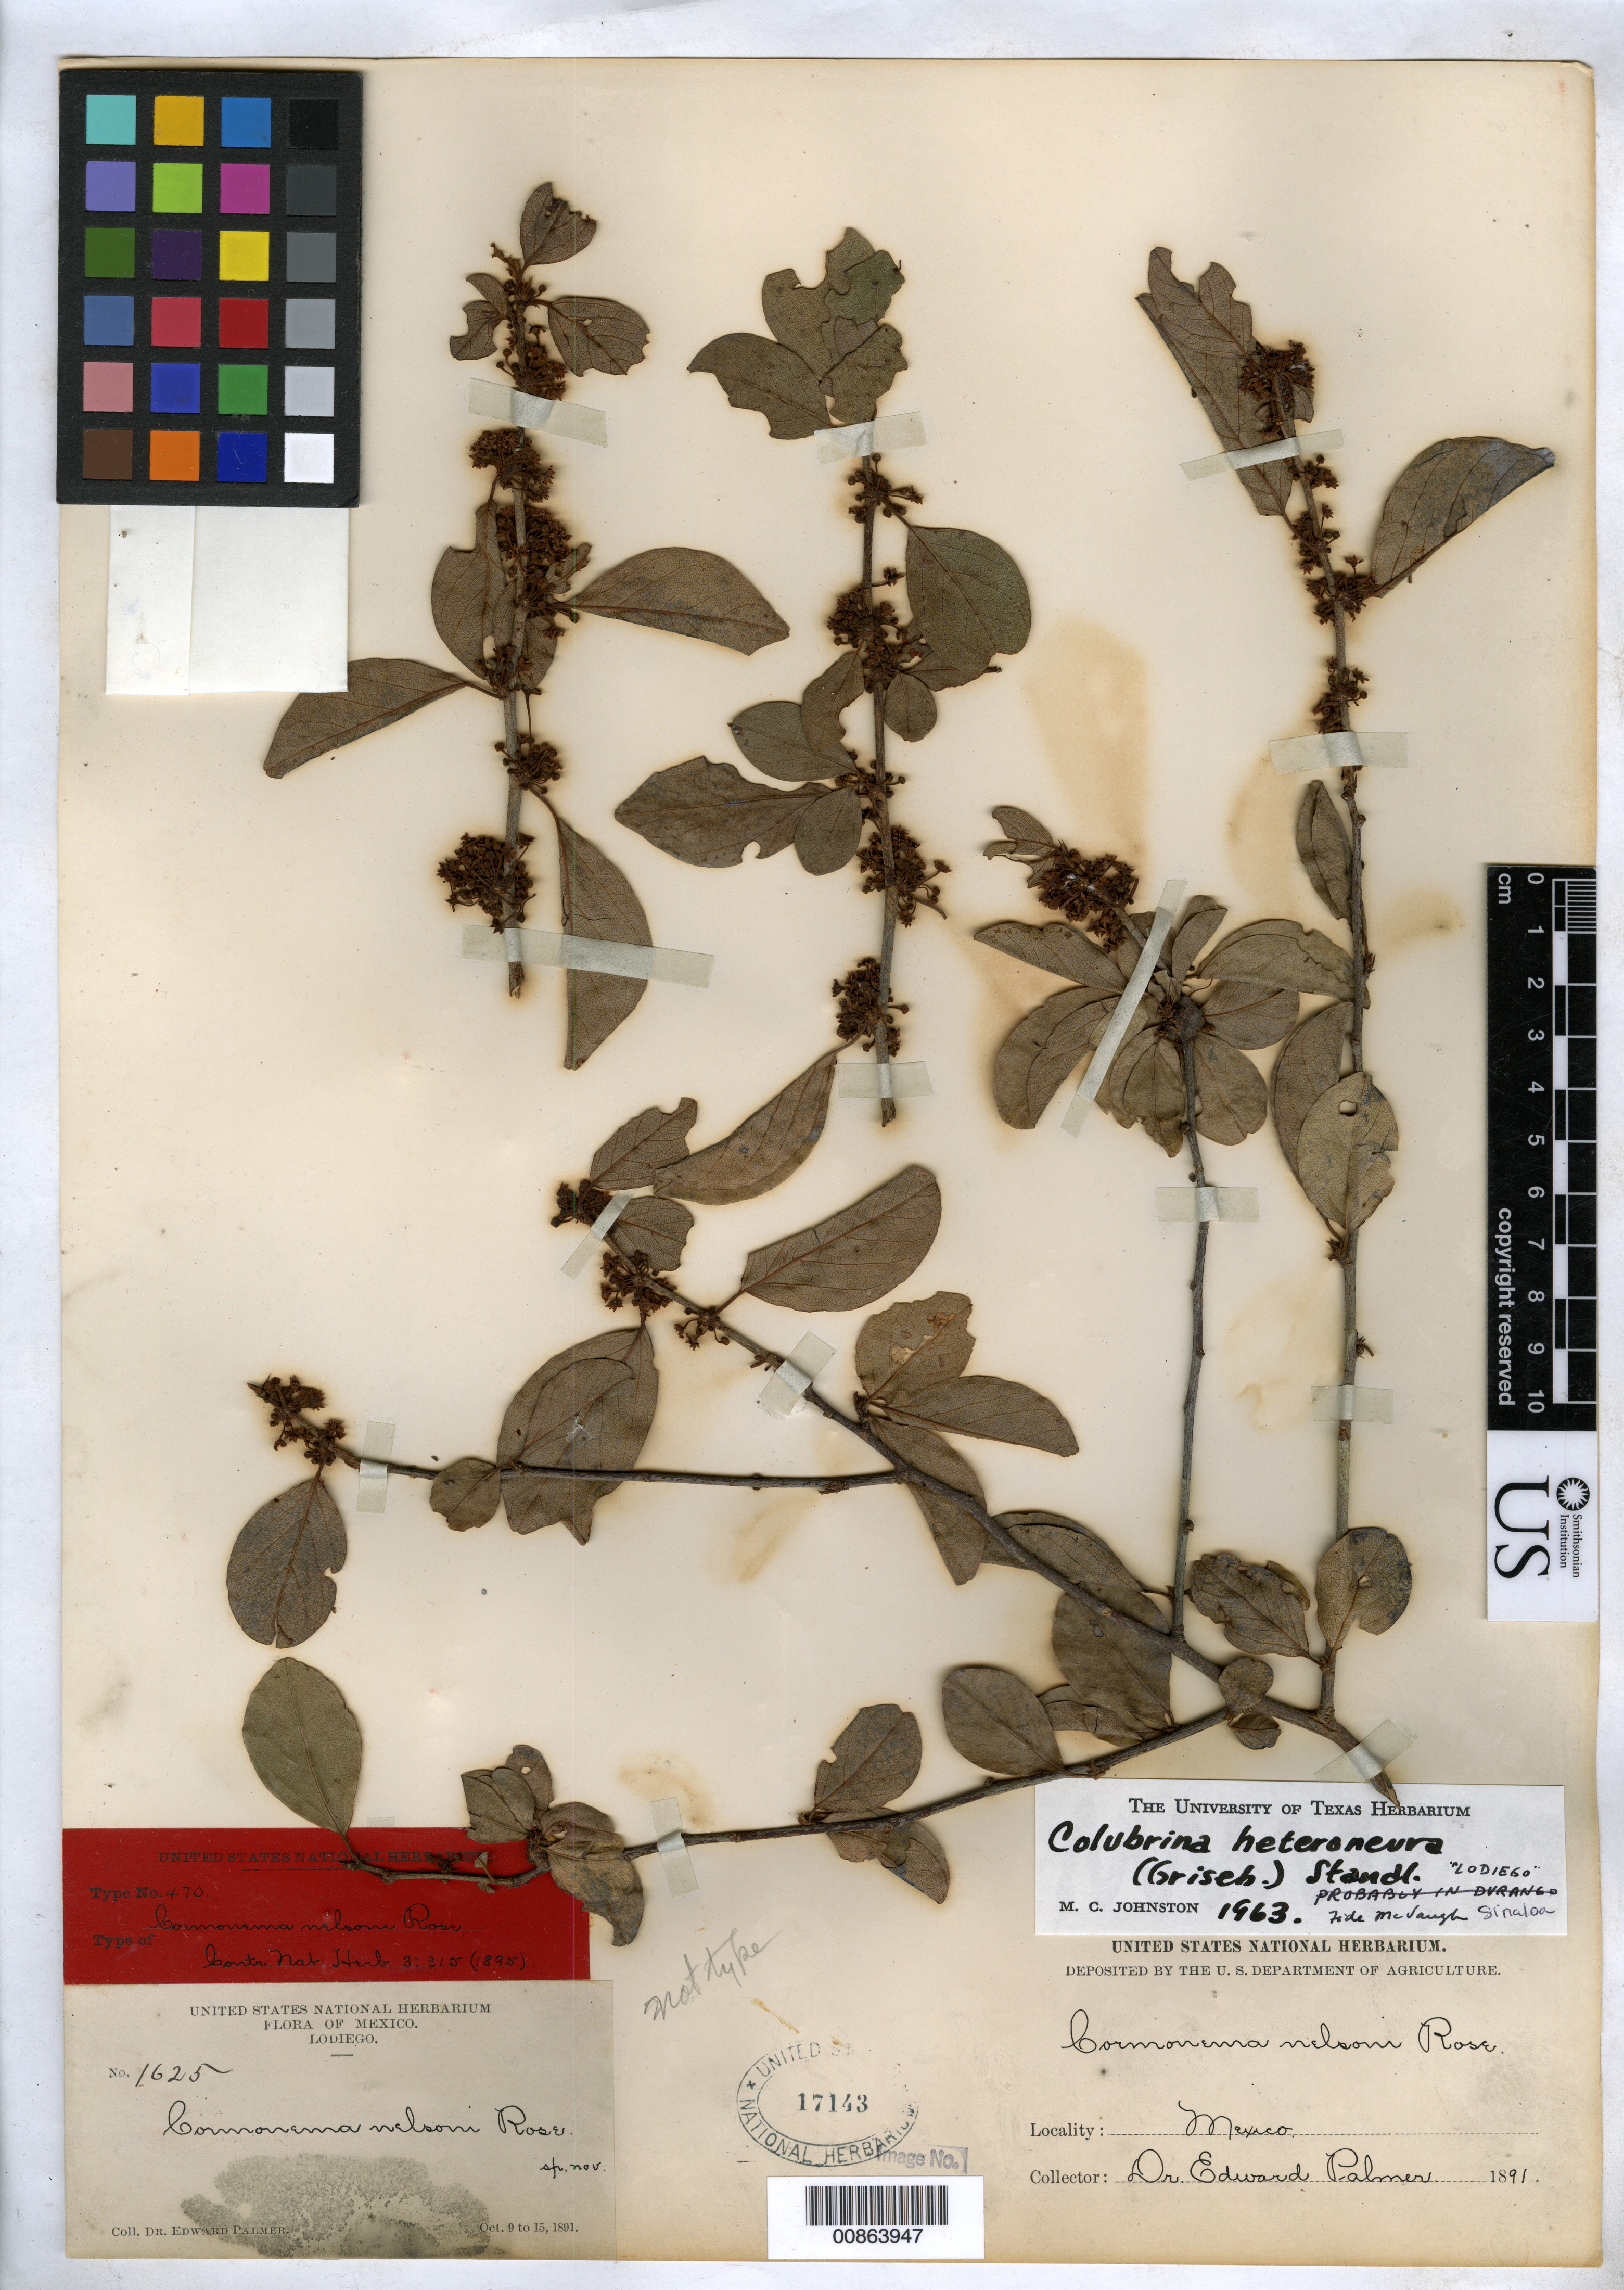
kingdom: Plantae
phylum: Tracheophyta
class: Magnoliopsida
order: Rosales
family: Rhamnaceae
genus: Cormonema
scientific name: Cormonema nelsonii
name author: Rose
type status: Syntype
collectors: E. Palmer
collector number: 1625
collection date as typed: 09 Oct 1891 to 15 Oct 1891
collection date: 1891-10-09/1891-10-15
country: Mexico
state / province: Sinaloa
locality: Lodiego, Sinaloa.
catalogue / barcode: US 17143